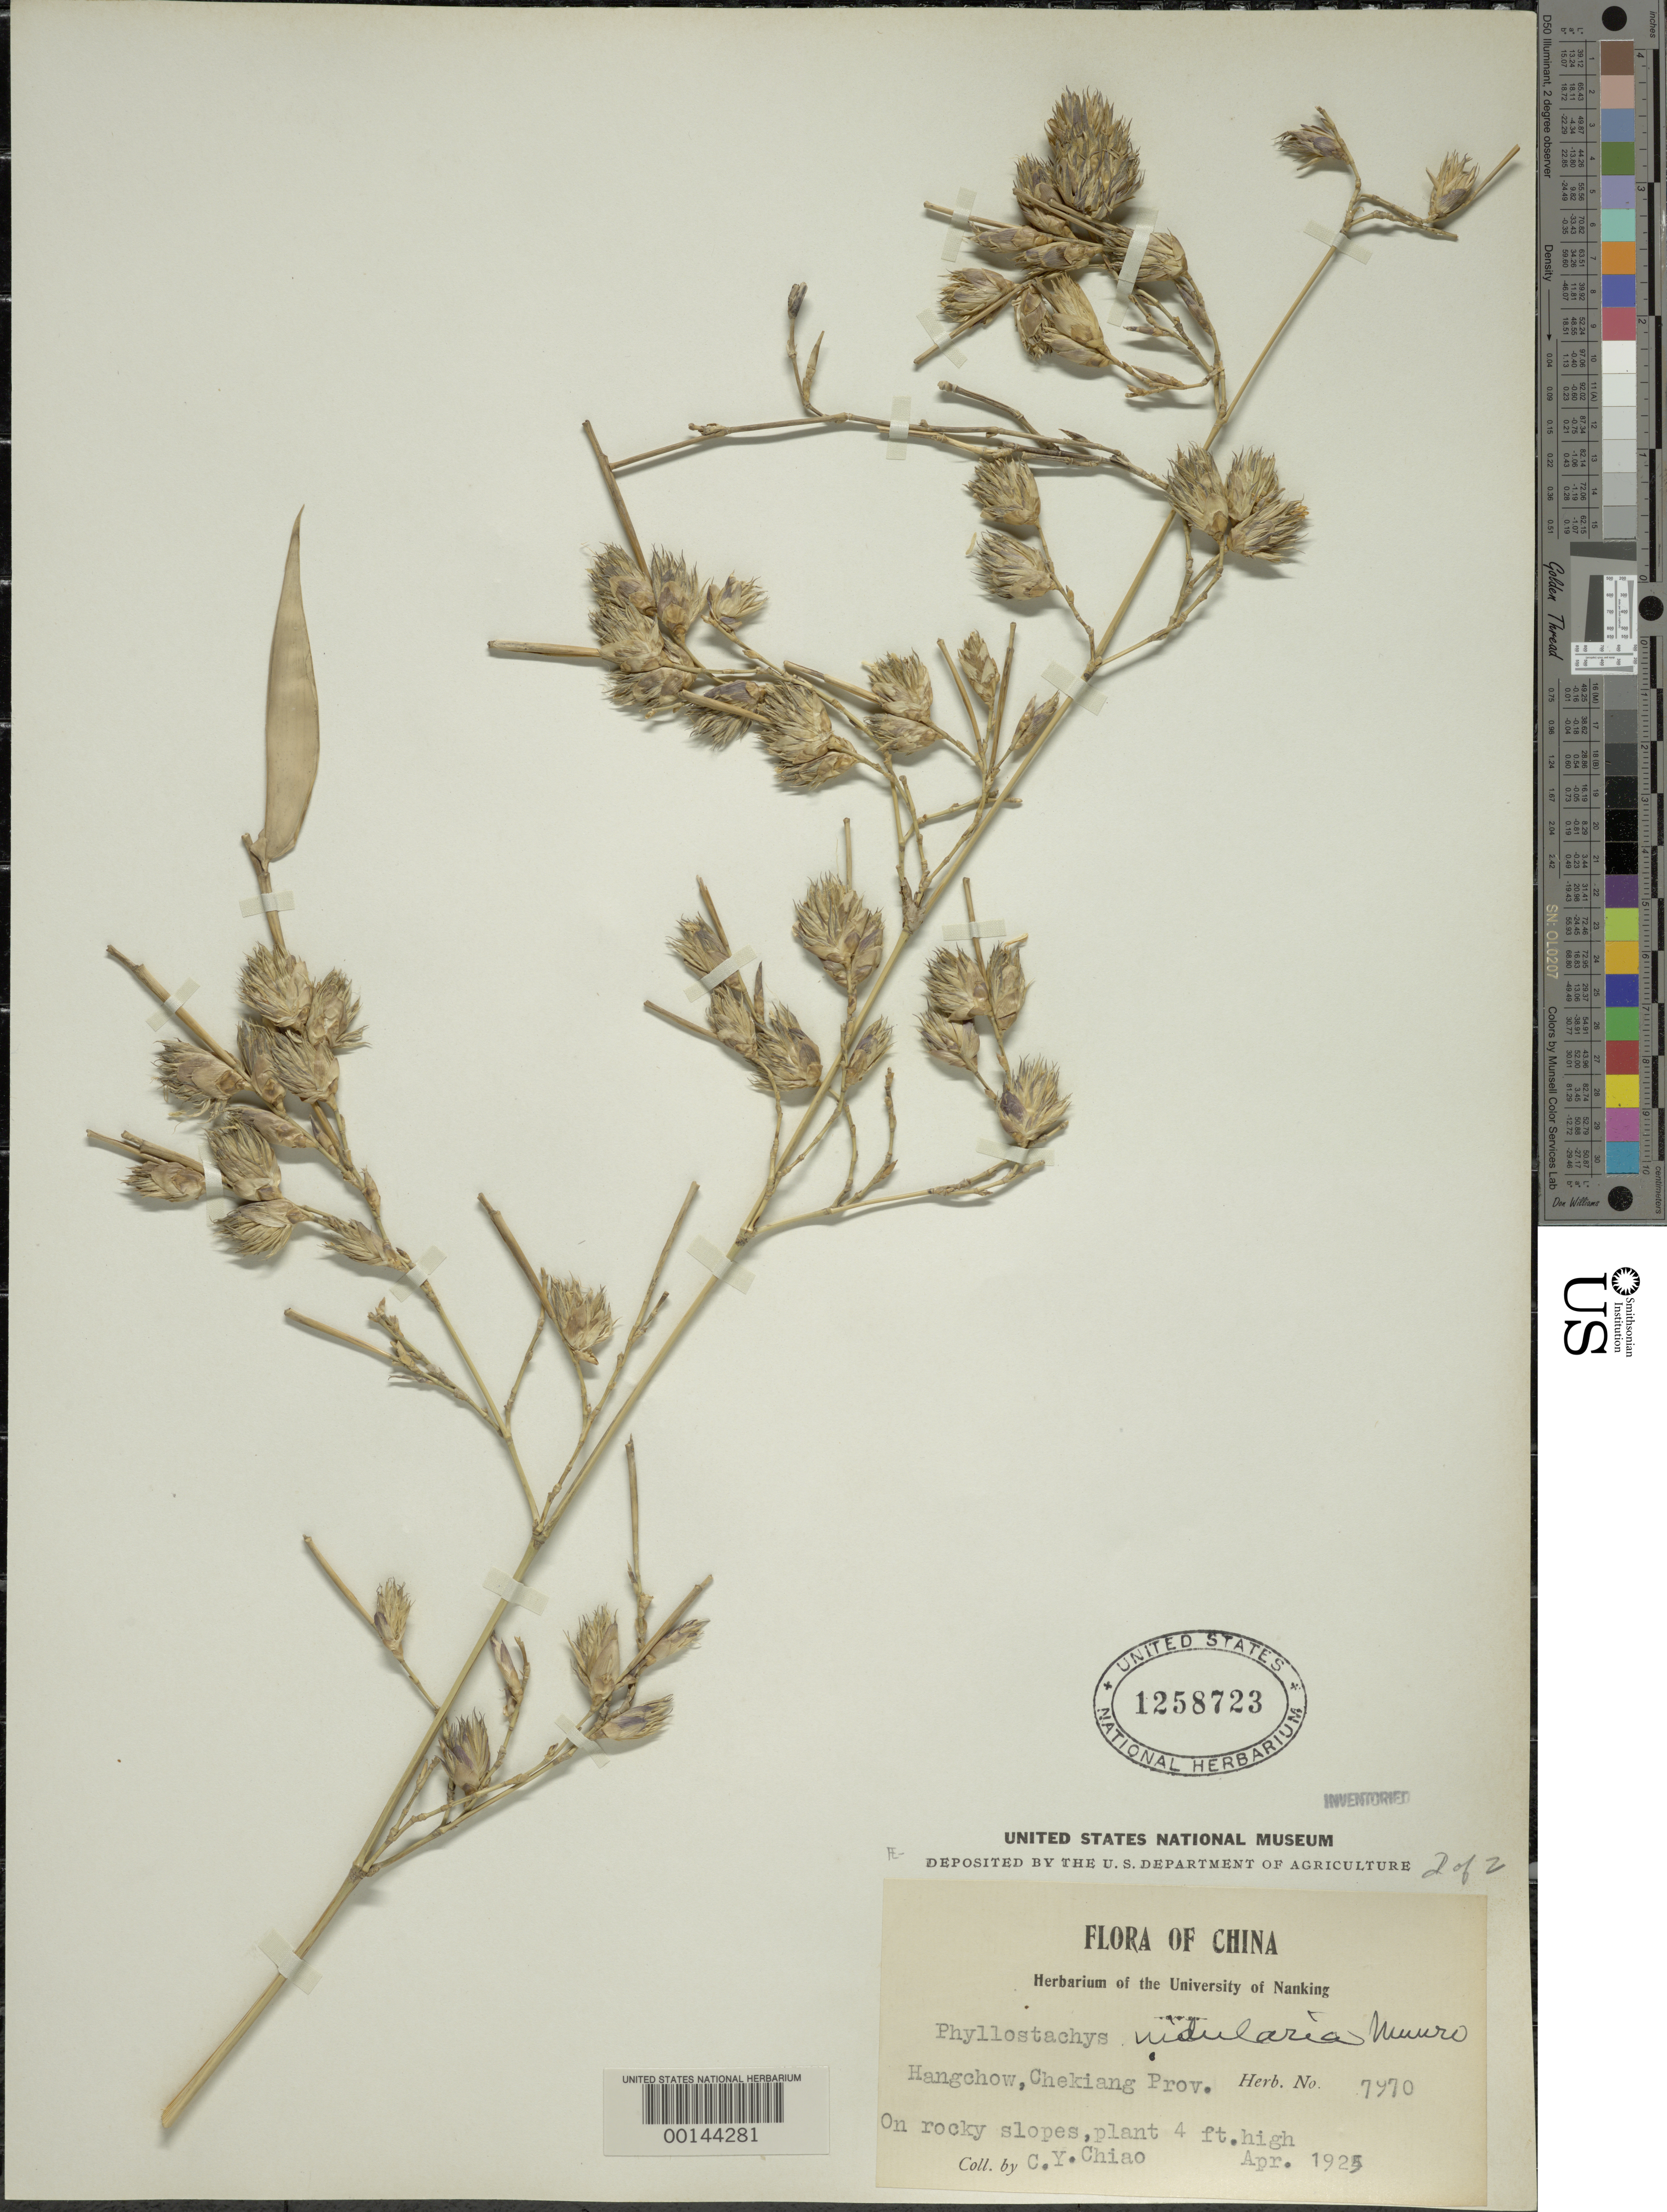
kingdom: Plantae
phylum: Tracheophyta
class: Liliopsida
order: Poales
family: Poaceae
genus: Phyllostachys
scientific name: Phyllostachys nidularia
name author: Munro ex Fenzi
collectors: C. Y. Chiao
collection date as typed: Apr 1925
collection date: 1925-04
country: China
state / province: Zhejiang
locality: Hangchow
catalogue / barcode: US 1258723